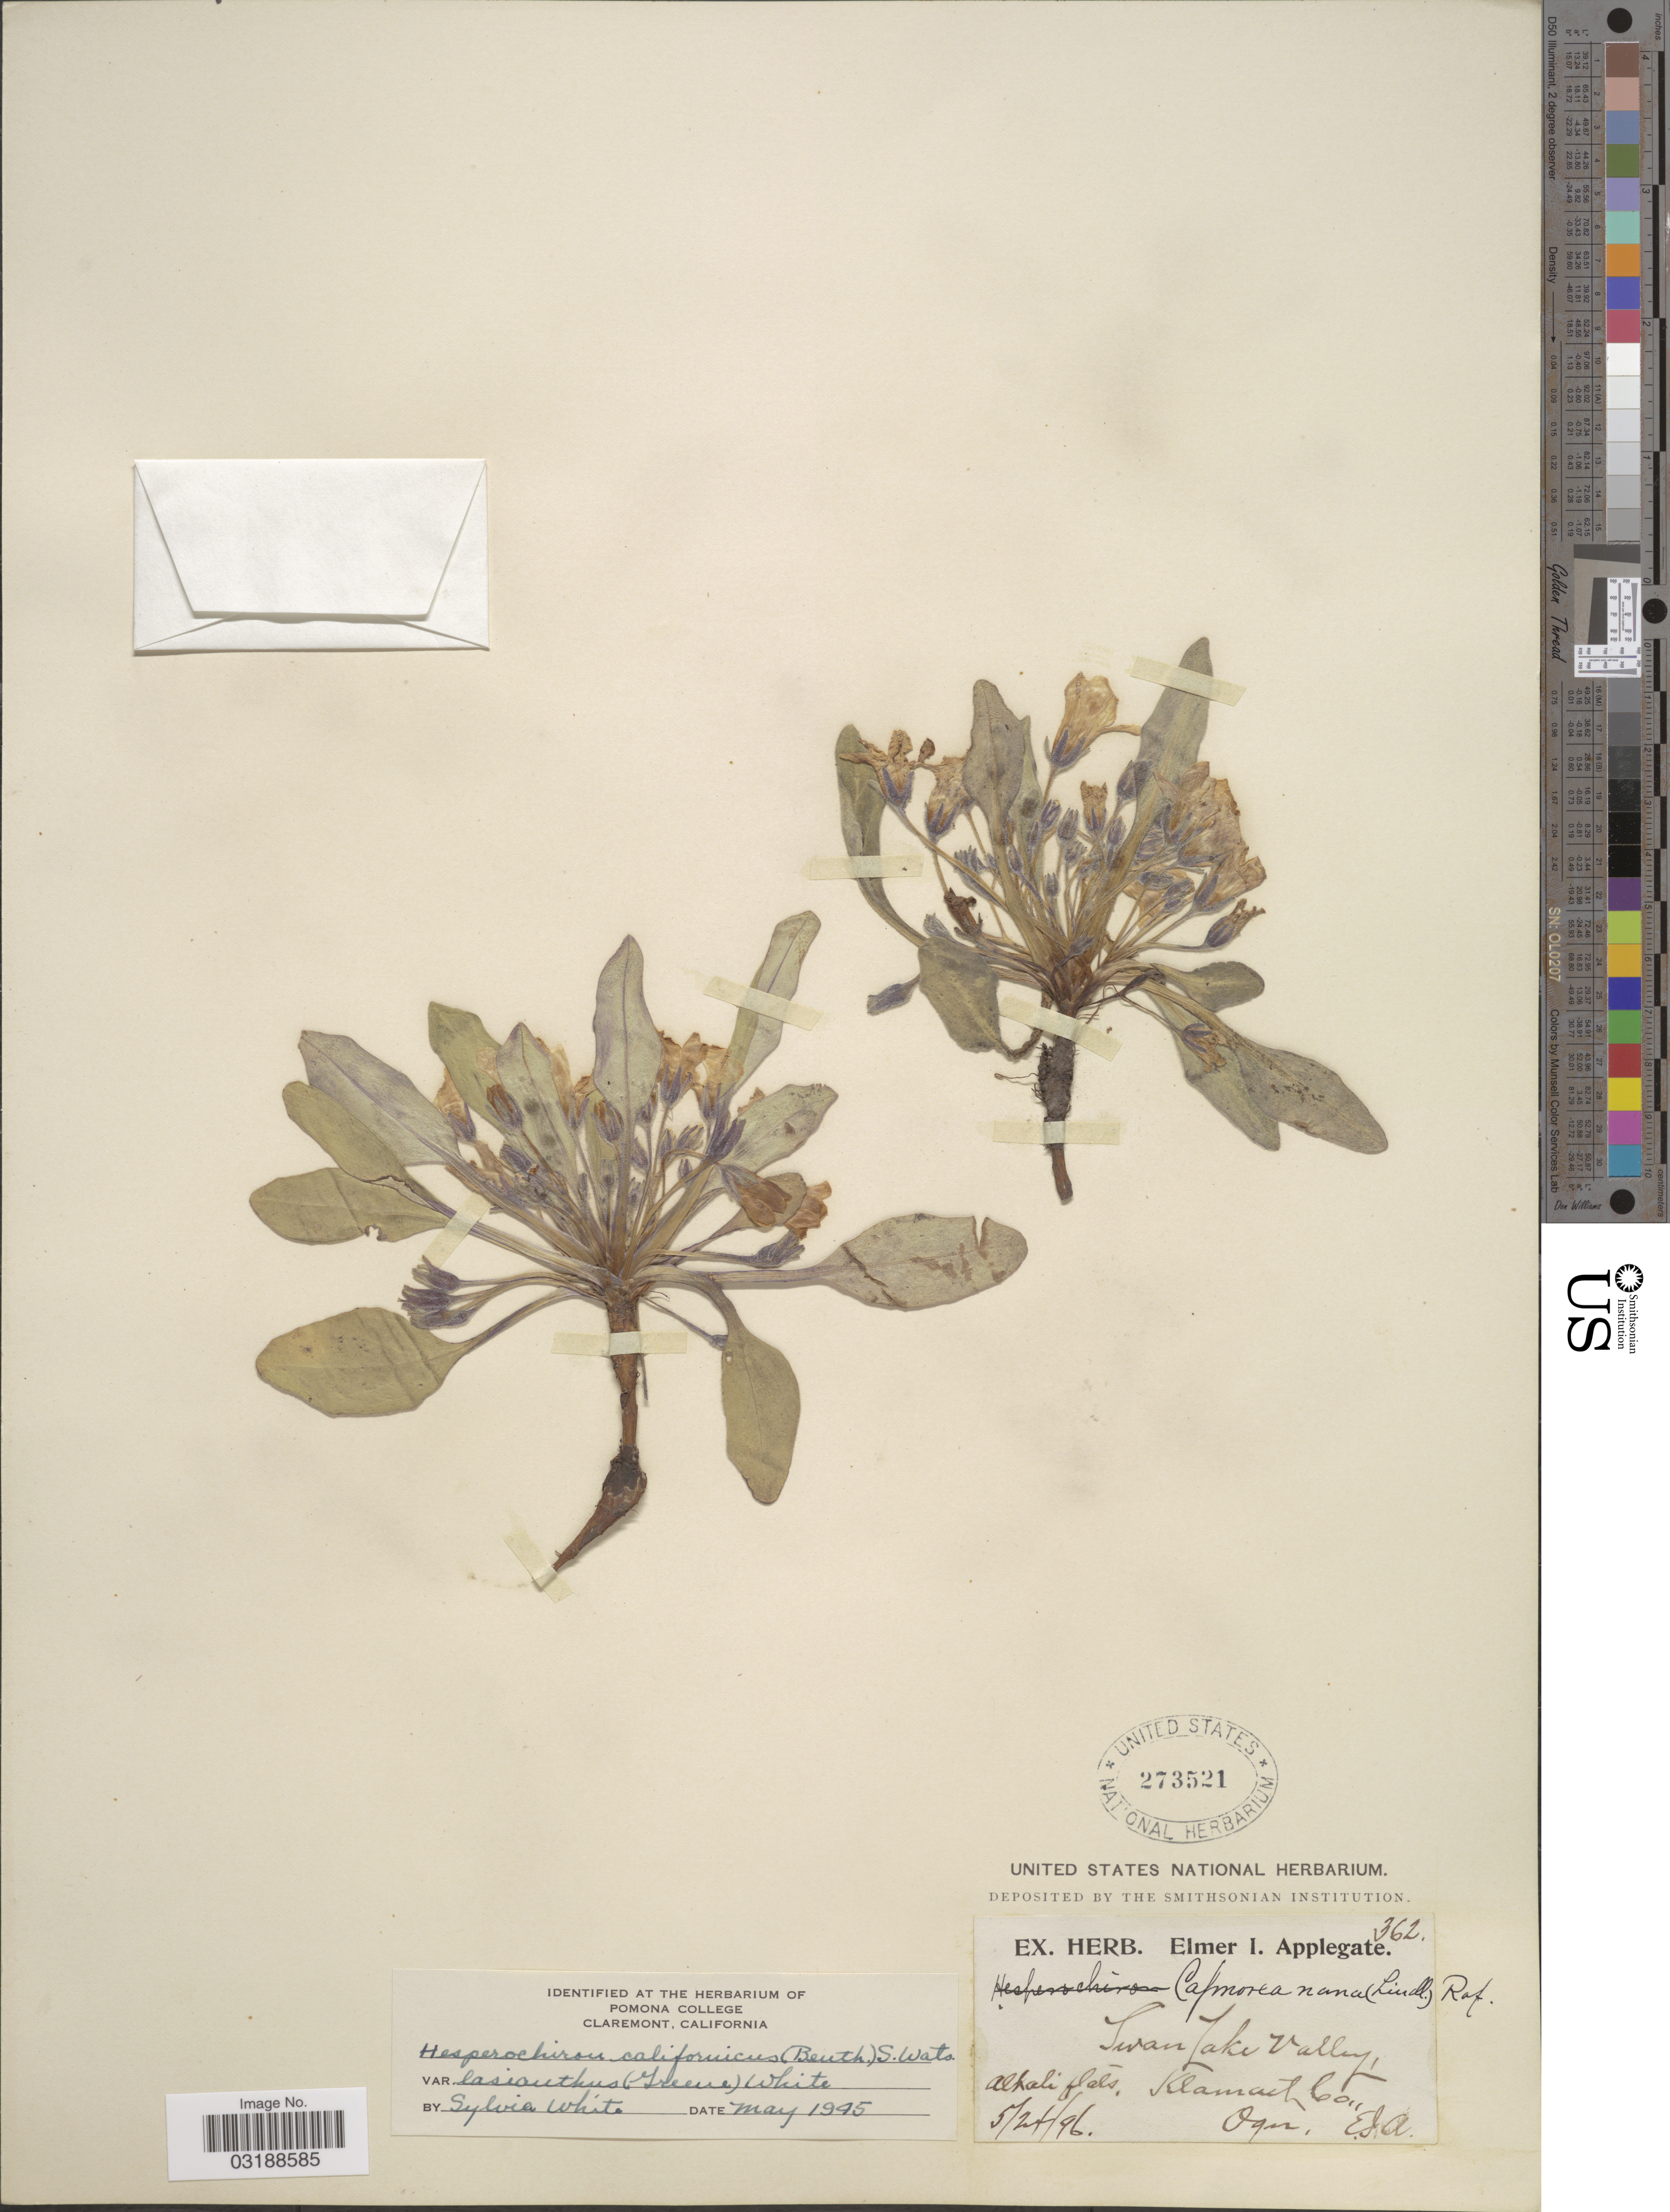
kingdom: Plantae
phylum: Tracheophyta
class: Magnoliopsida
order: Boraginales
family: Hydrophyllaceae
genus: Hesperochiron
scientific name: Hesperochiron californicus var. lasianthus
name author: (Kellogg) Brand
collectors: E. I. Applegate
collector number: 362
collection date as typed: Transcribed d/m/y: 24/5/96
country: United States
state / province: Oregon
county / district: Klamath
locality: Swan Lake Valley, Klamath Co.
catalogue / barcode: US 273521